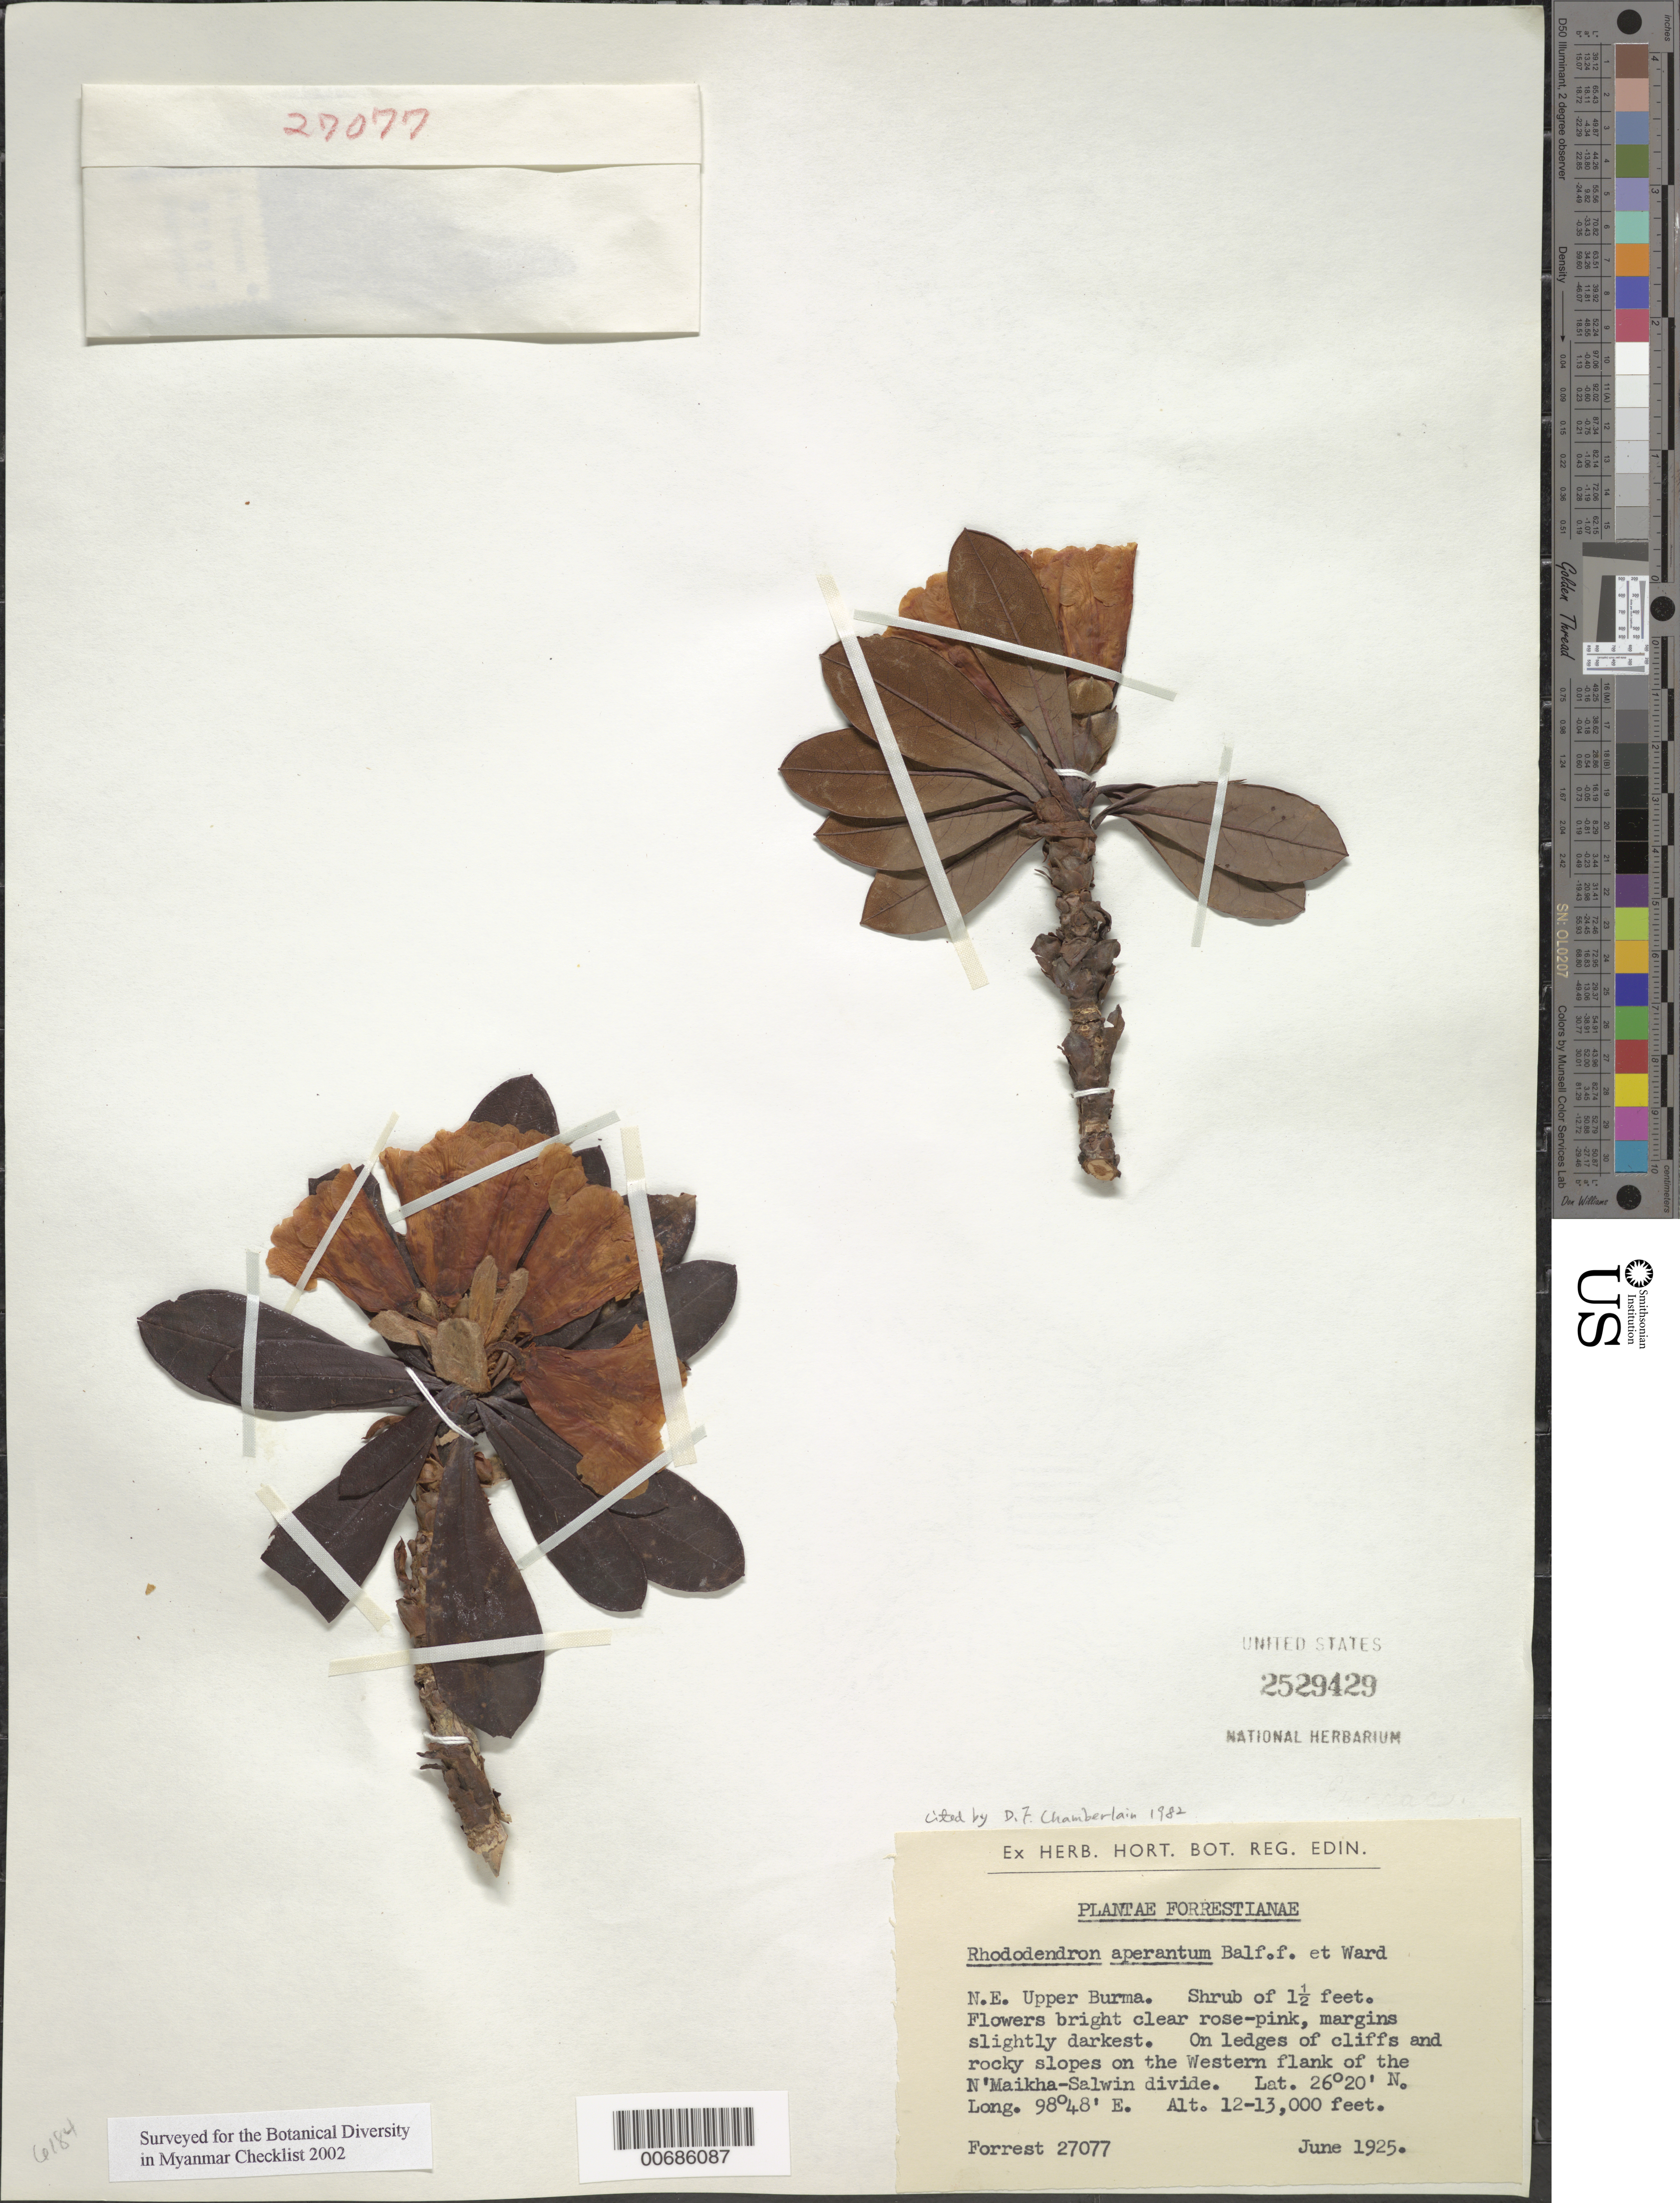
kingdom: Plantae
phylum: Tracheophyta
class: Magnoliopsida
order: Ericales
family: Ericaceae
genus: Rhododendron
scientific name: Rhododendron aperantum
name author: Balf. f. & Ward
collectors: G. Forrest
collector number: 27077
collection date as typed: Jun 1925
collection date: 1925-06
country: Myanmar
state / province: Kachin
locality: N'Maikha-Salwin Divide, W flank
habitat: Ledges of cliffs and rocky slopes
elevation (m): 3658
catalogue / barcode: US 2529429